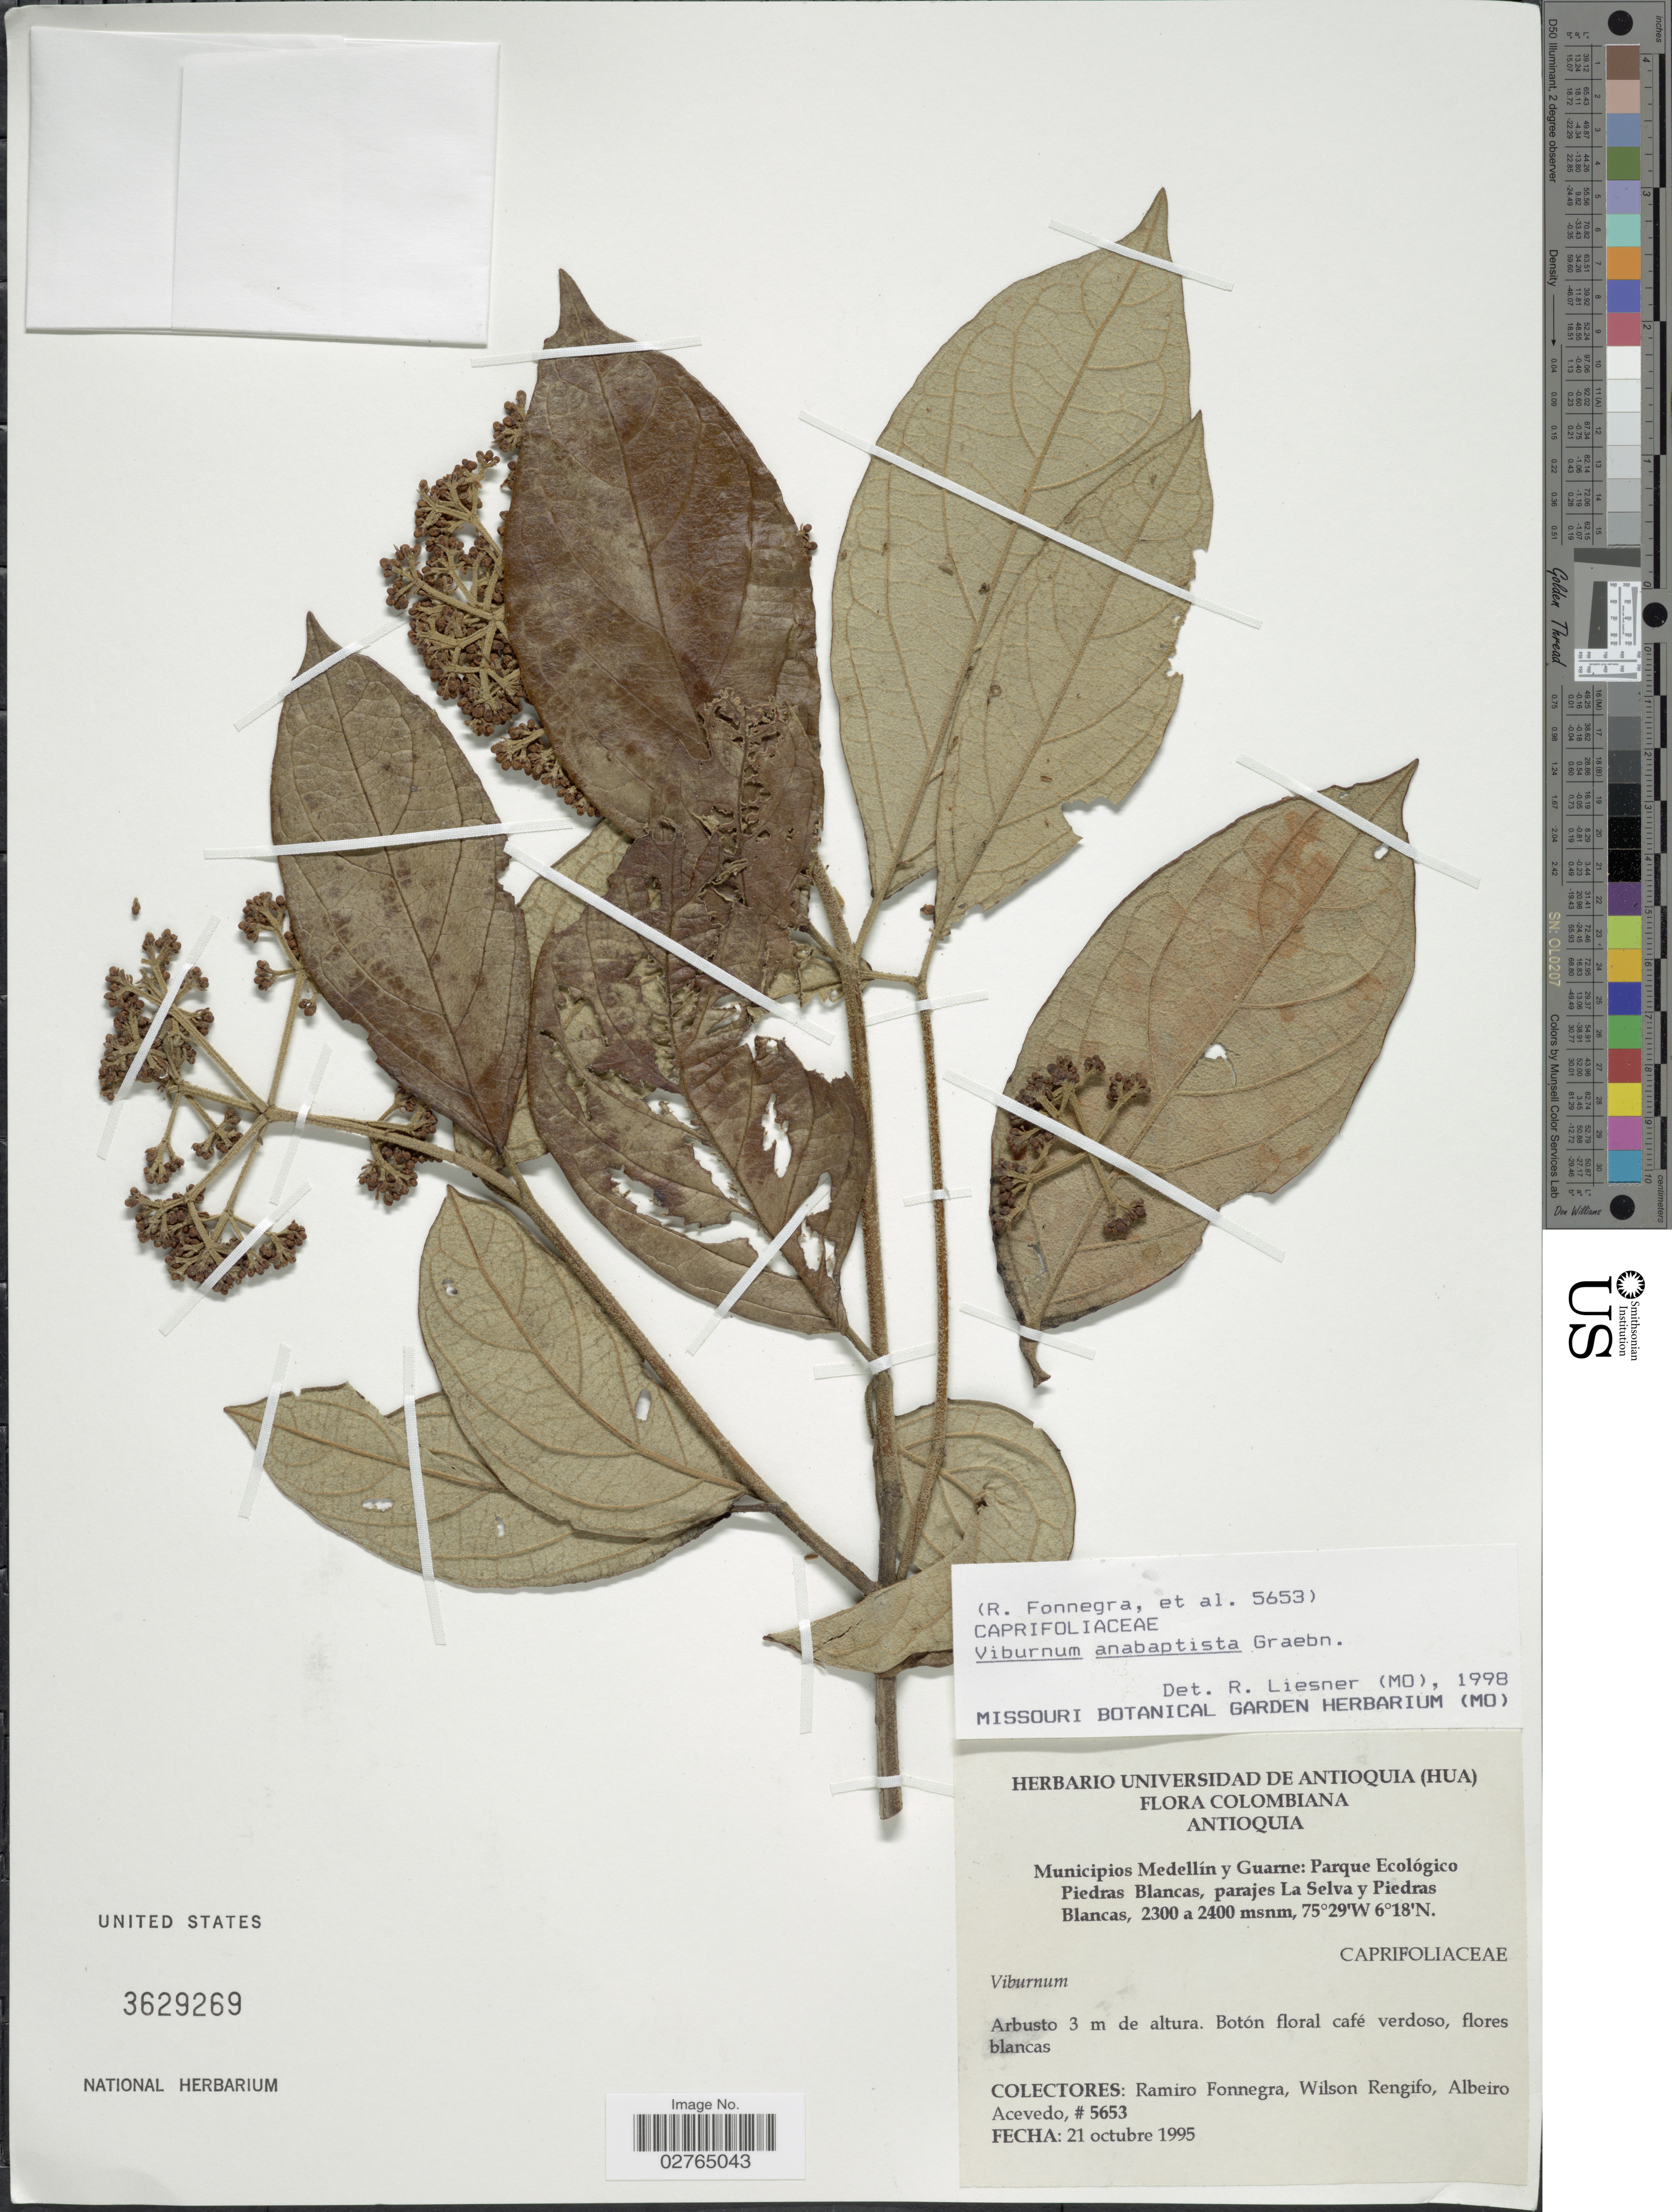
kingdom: Plantae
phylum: Tracheophyta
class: Magnoliopsida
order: Dipsacales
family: Viburnaceae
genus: Viburnum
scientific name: Viburnum anabaptista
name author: Graebn.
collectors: R. Fonnegra, W. Rengifo & A. Acevedo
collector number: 5653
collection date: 1995-10-21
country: Colombia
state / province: Antioquia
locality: Municipios Medellín y Guarne: Parque Ecológico Piedras Blancas, parajes La Selva y Piedras Blancas.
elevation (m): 2300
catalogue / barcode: US 3629269